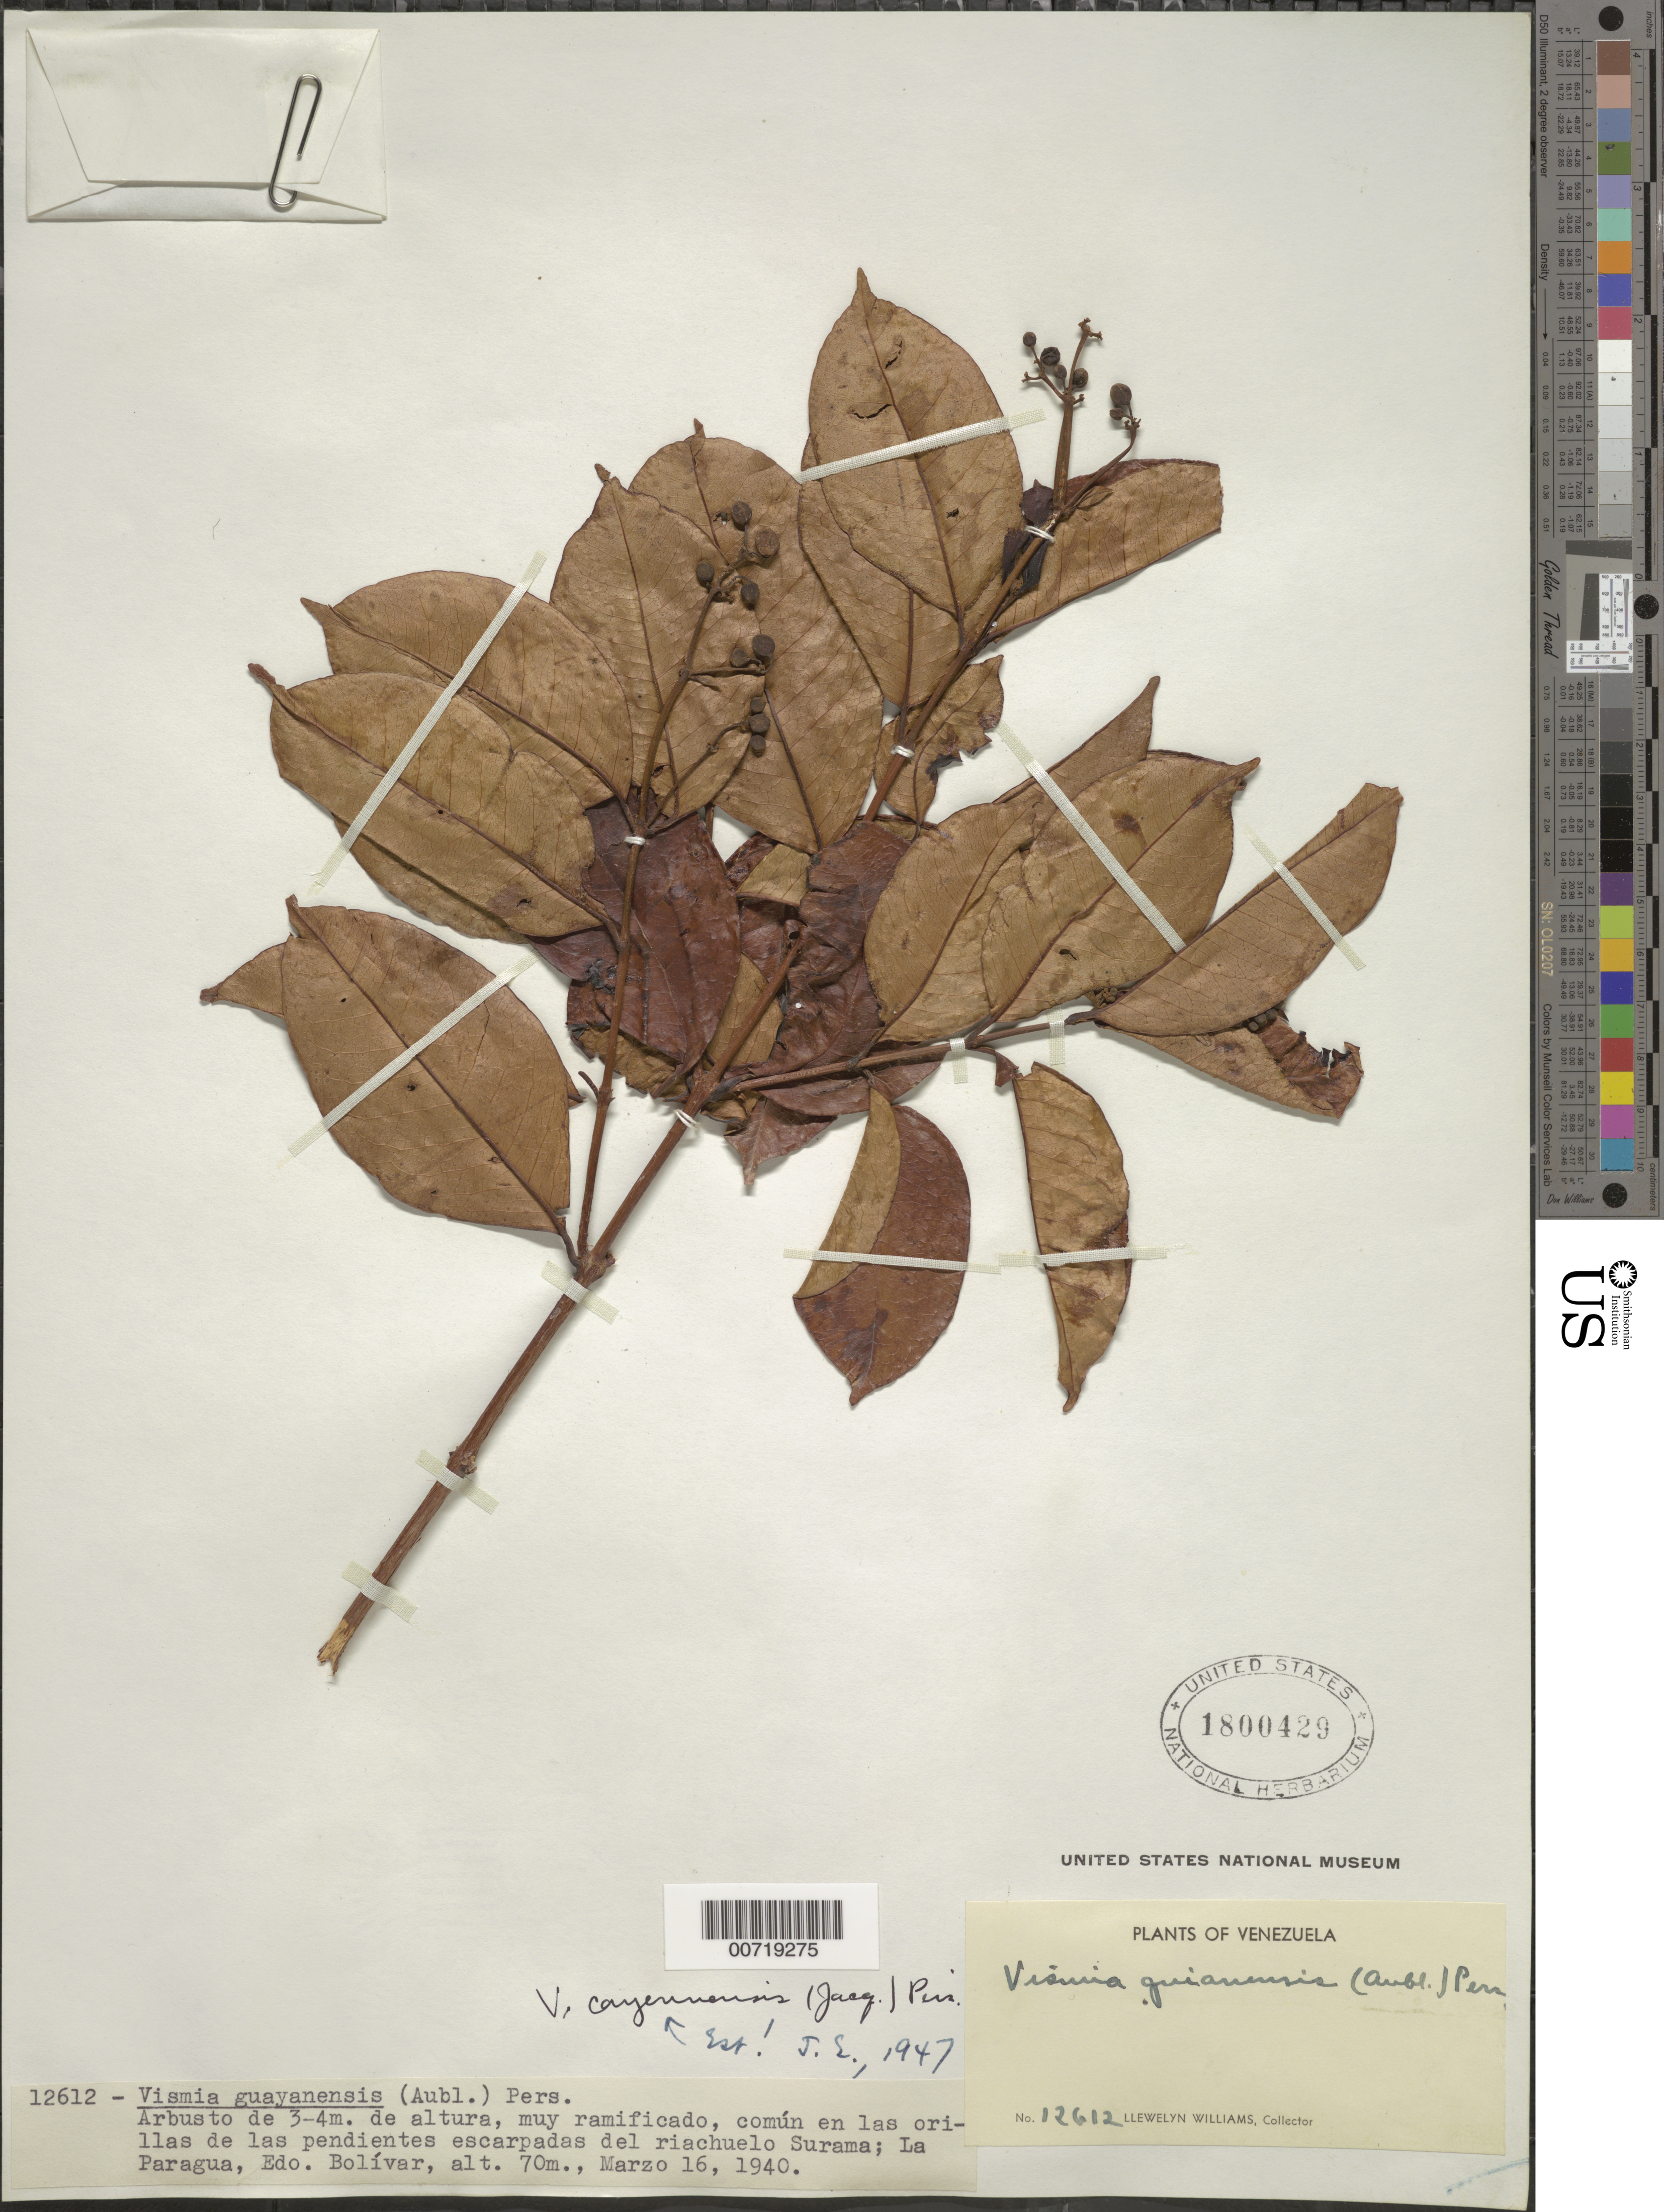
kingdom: Plantae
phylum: Tracheophyta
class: Magnoliopsida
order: Malpighiales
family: Hypericaceae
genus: Vismia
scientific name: Vismia cayennensis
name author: (Jacq.) Pers.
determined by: Ewan, J. A.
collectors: Ll. Williams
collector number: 12612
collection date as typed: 16-Mar-40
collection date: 1940-03-16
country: Venezuela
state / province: Bolívar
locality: La Paragua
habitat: Orillas de las pendientes escarpadas del riachuelo; commun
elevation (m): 70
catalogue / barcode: US 1800429